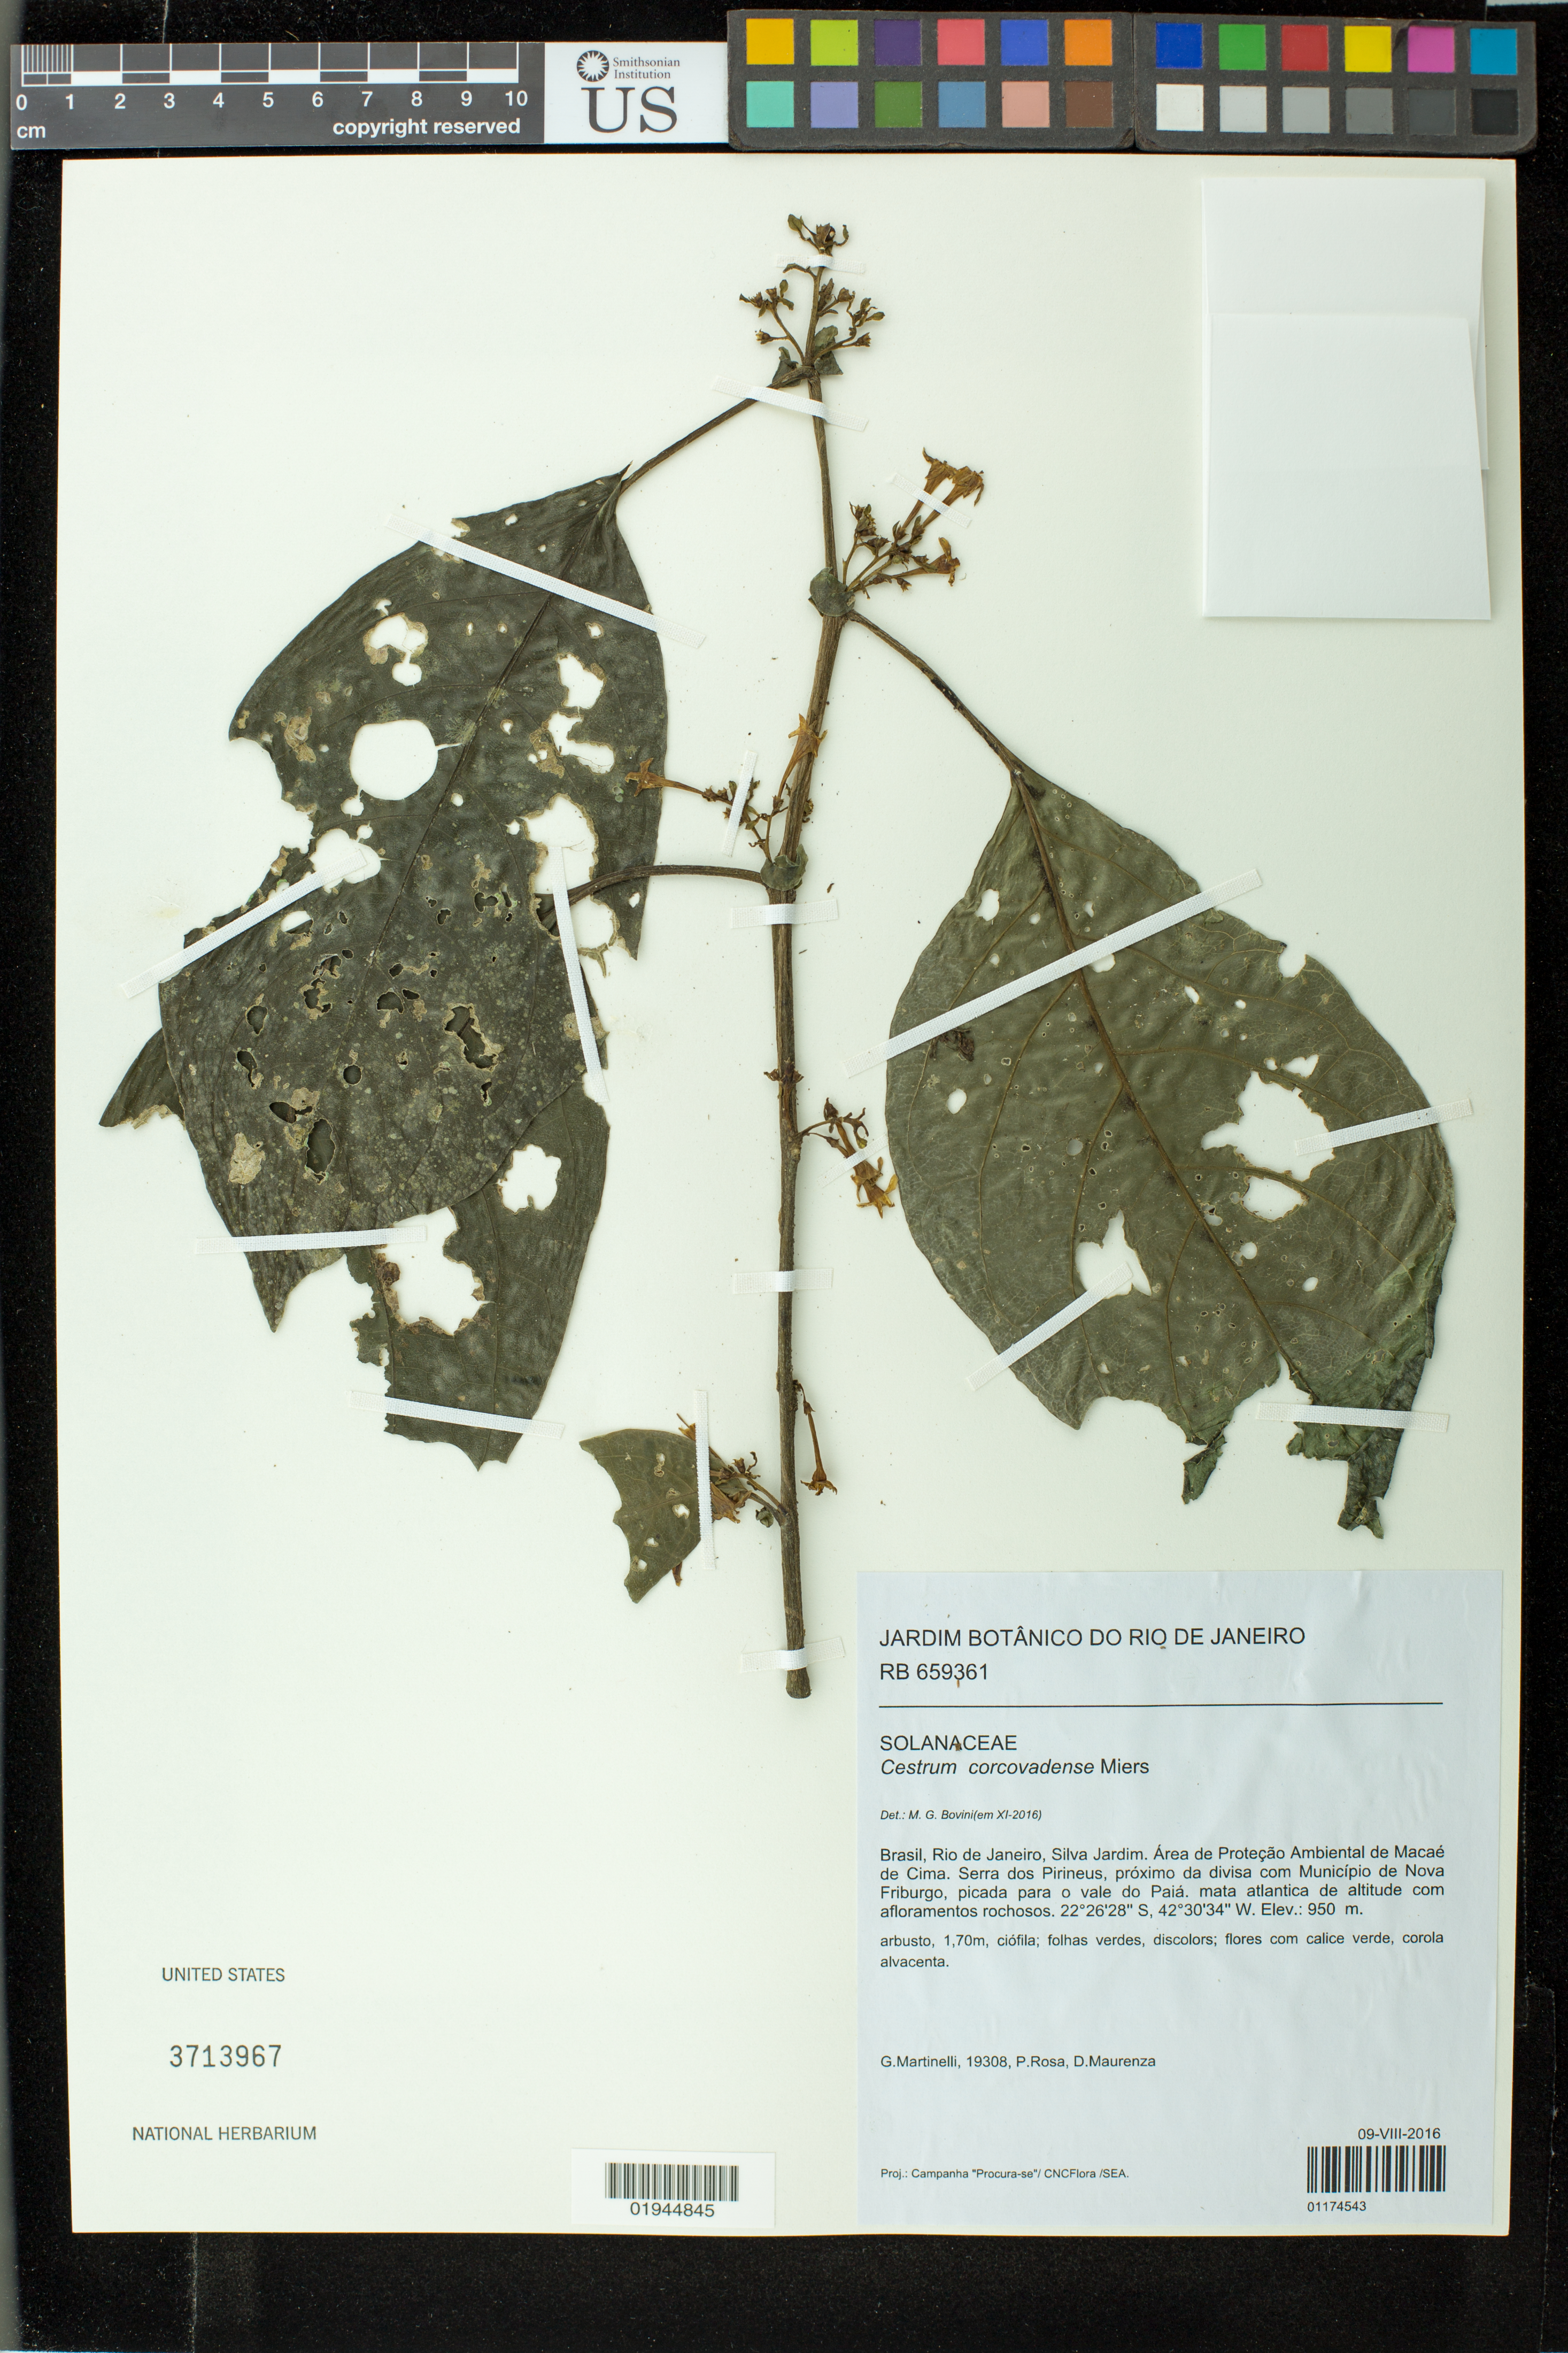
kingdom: Plantae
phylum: Tracheophyta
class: Magnoliopsida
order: Solanales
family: Solanaceae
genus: Cestrum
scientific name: Cestrum corcovadense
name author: Miers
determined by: Bovini, M. G.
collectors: G. Martinelli, P. Rosa & D. Maurenza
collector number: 19308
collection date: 2016-08-09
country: Brazil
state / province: Rio de Janeiro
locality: Silva Jardim. Area de Protecao Ambiental de Macae de Cima. Serra dos Pirineus, proximo da divisa com Municipio de Nova Friburgo, picada para o vale do Paia.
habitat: mata atlantica de altitude com afloramentos rochosos.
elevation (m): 950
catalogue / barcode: US 3713967